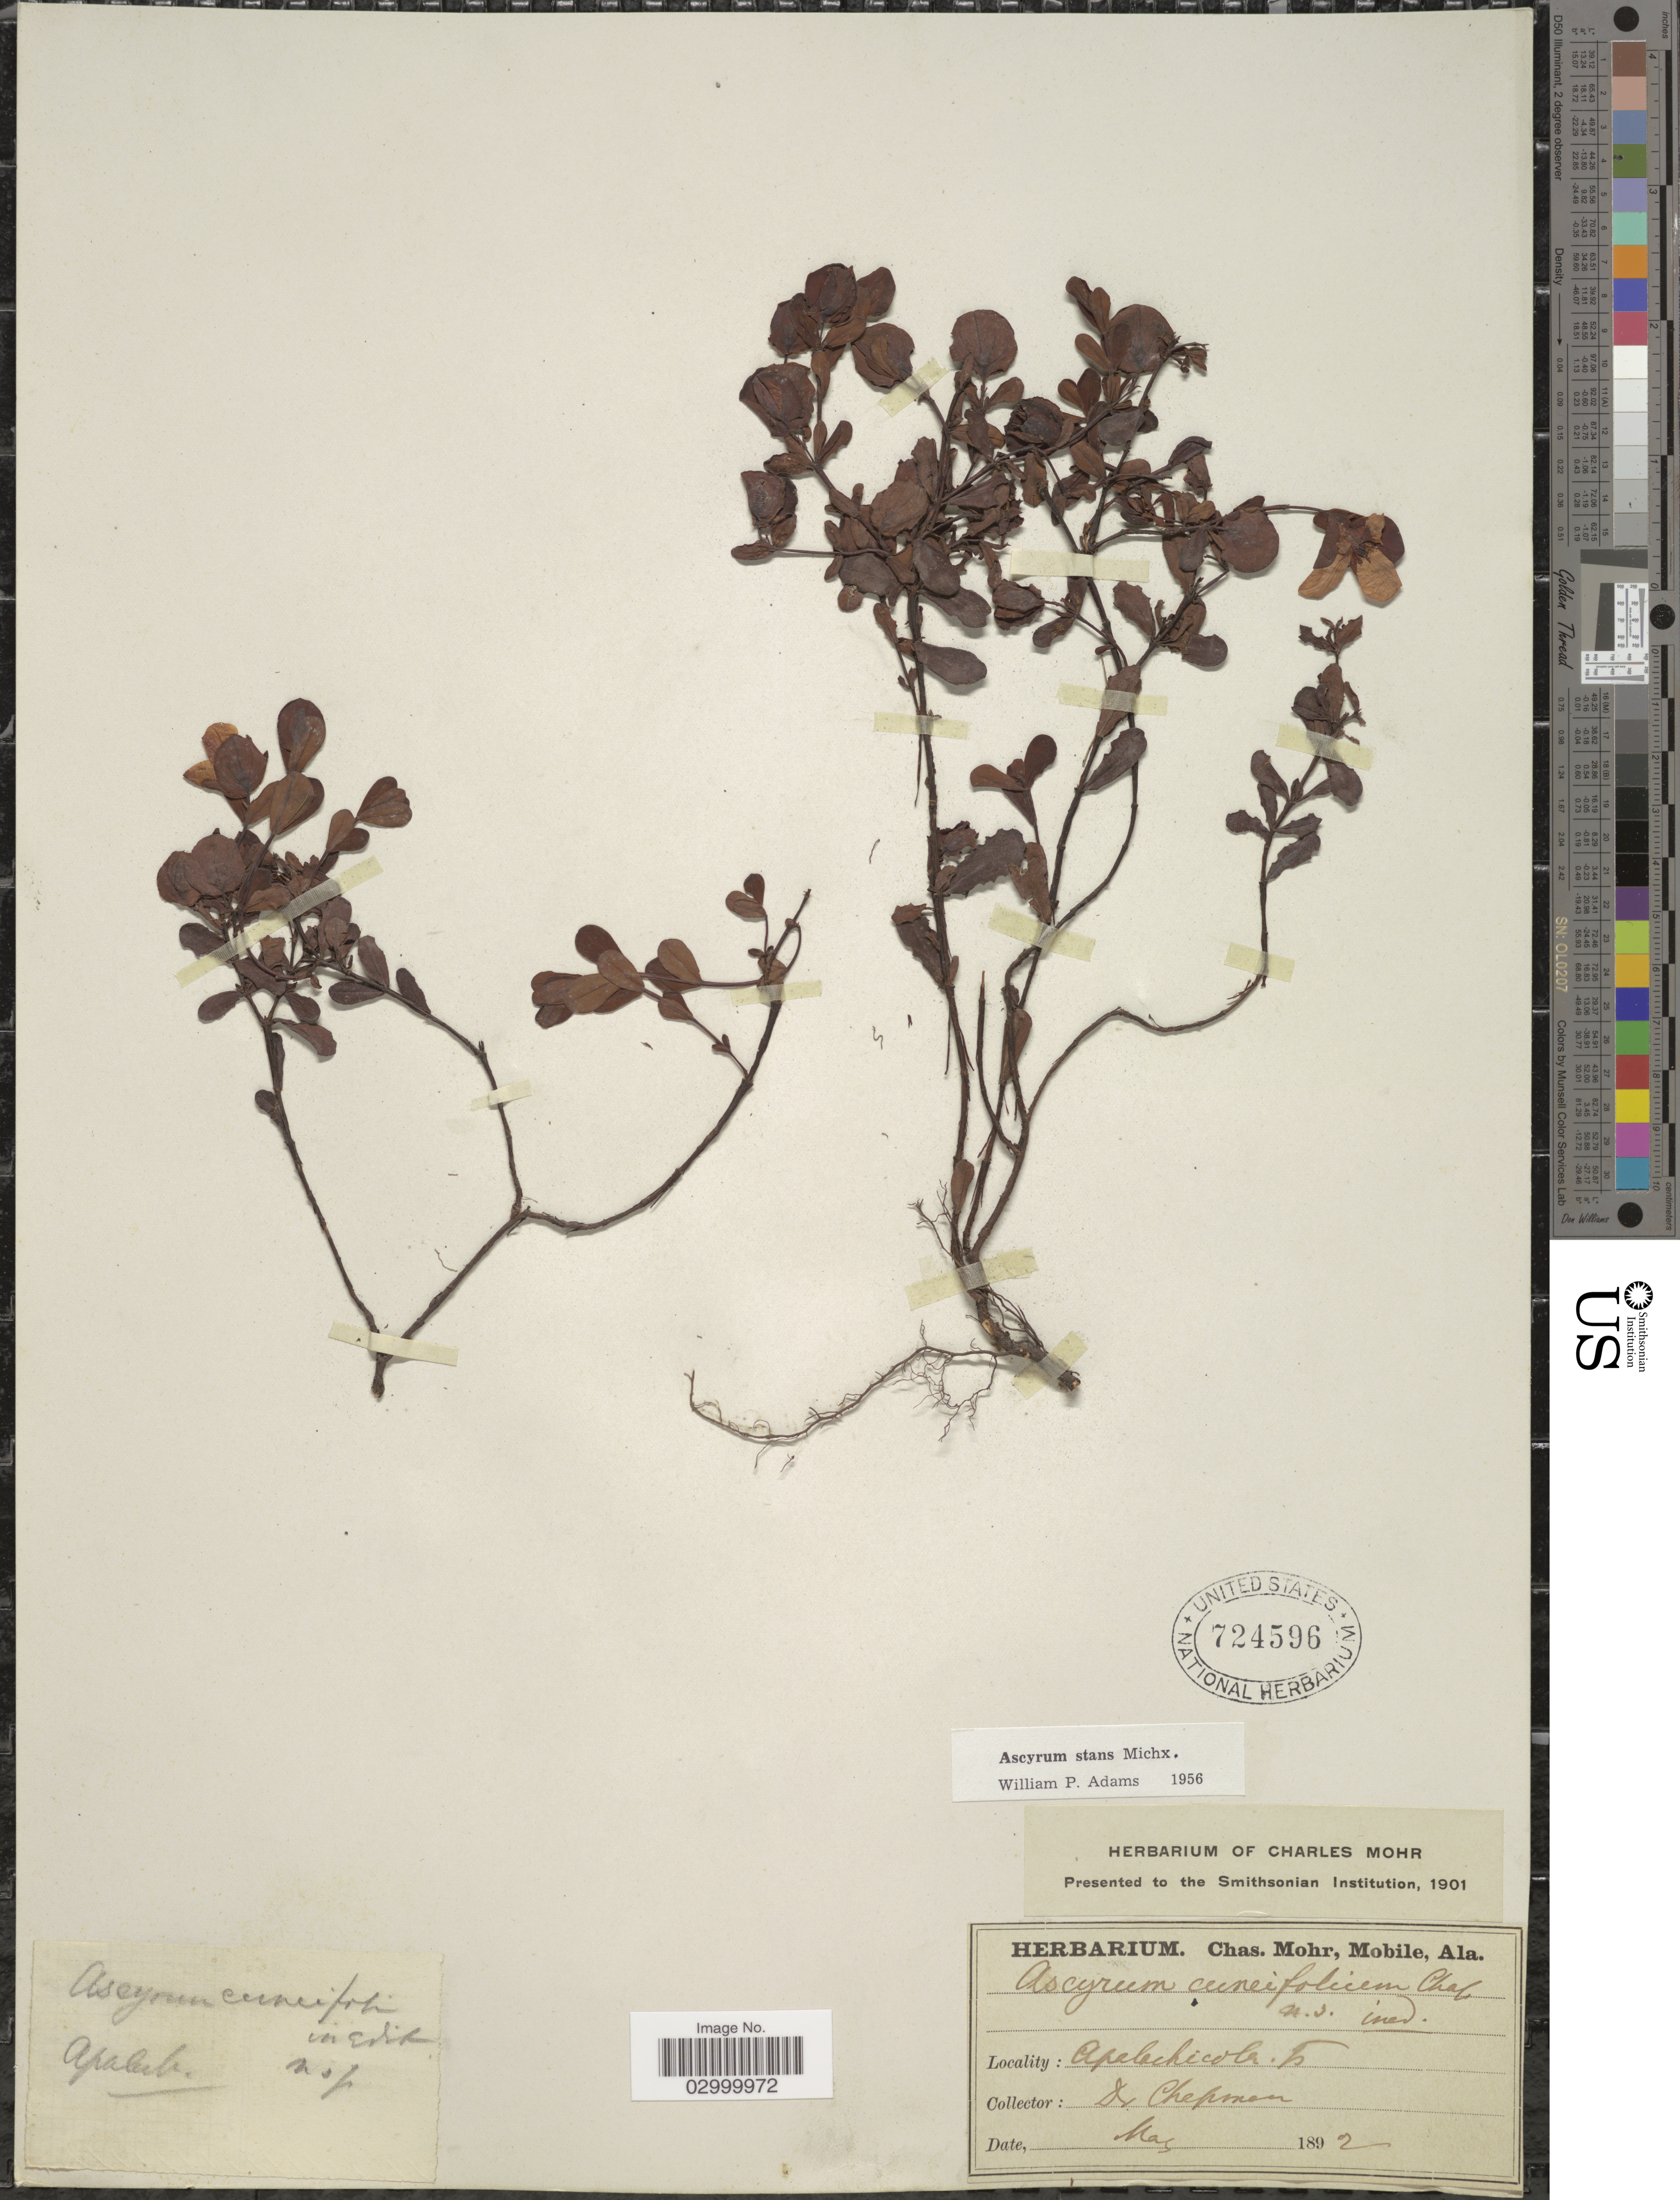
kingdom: Plantae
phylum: Tracheophyta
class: Magnoliopsida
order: Malpighiales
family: Hypericaceae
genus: Hypericum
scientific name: Hypericum crux-andreae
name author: (L.) Crantz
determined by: Strong, Mark T., (BOT), Smithsonian Institution - National Museum of Natural History (UNITED STATES)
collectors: A. Chapman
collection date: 1892-05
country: United States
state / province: Florida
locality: Apalachicola, Fla.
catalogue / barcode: US 724596